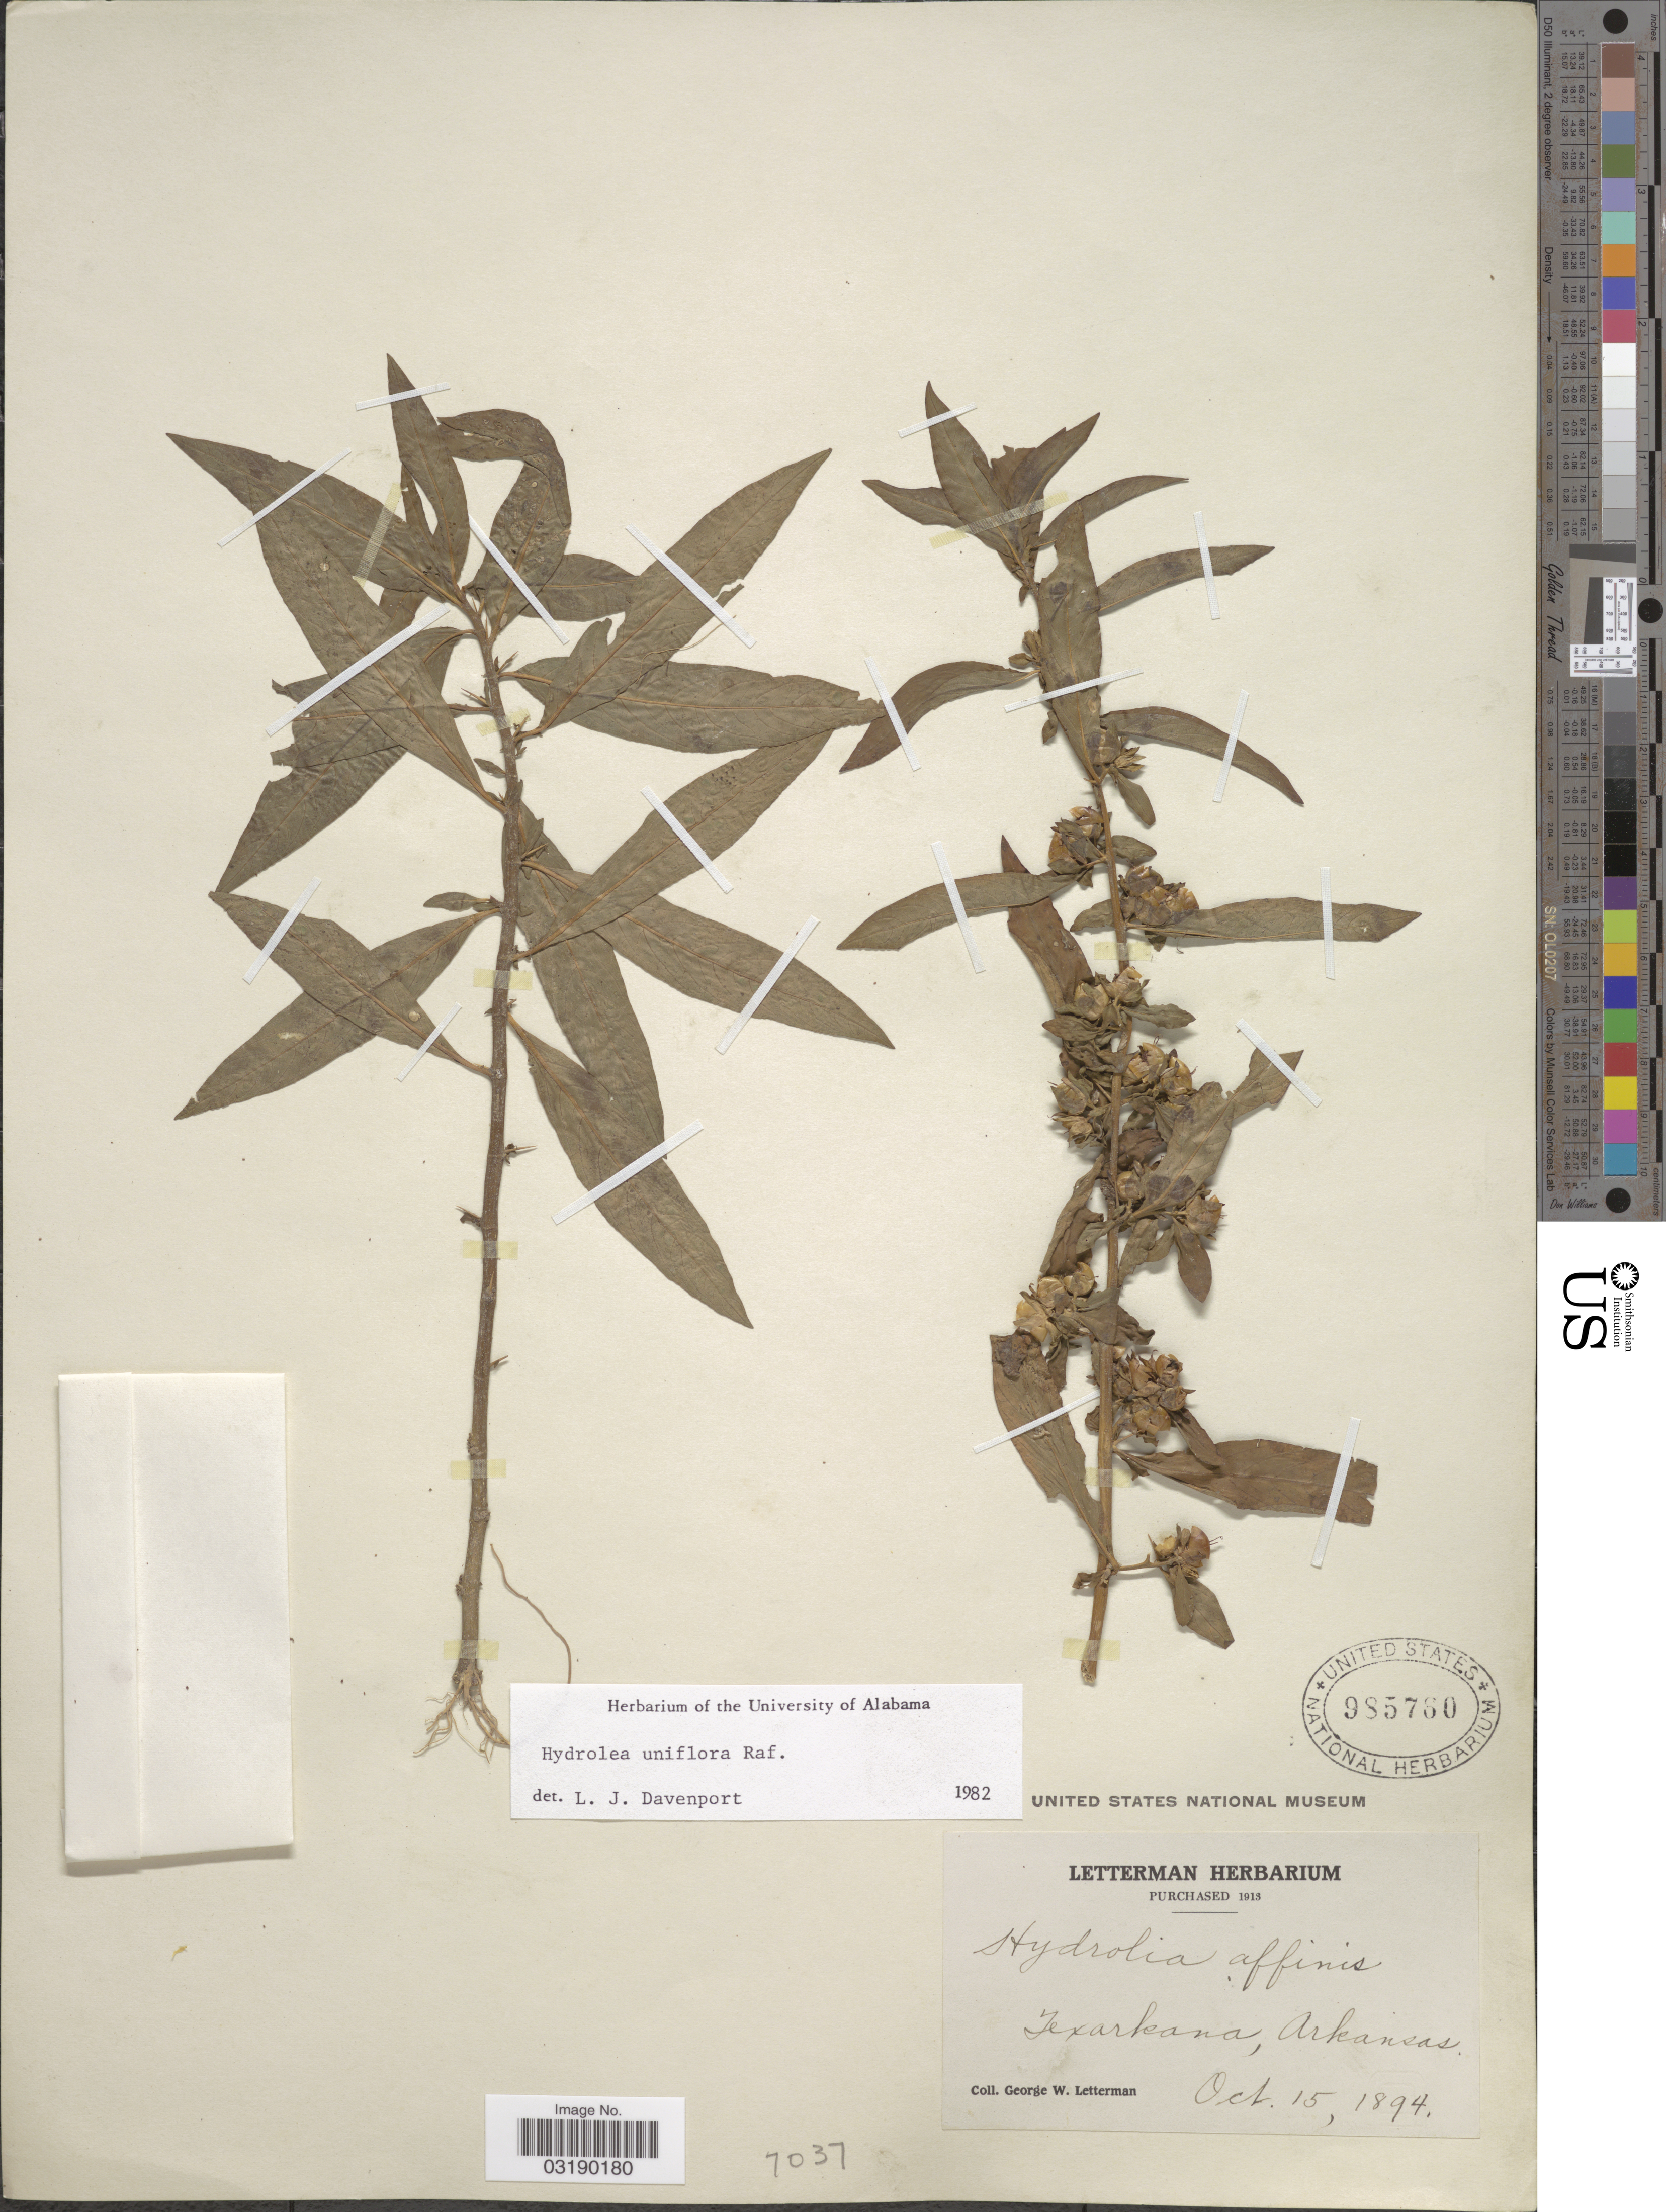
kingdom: Plantae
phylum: Tracheophyta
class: Magnoliopsida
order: Solanales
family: Hydroleaceae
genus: Hydrolea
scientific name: Hydrolea uniflora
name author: Raf.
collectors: G. W. Letterman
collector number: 7037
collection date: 1894-10-15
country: United States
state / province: Arkansas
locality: Texarkana.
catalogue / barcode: US 985780